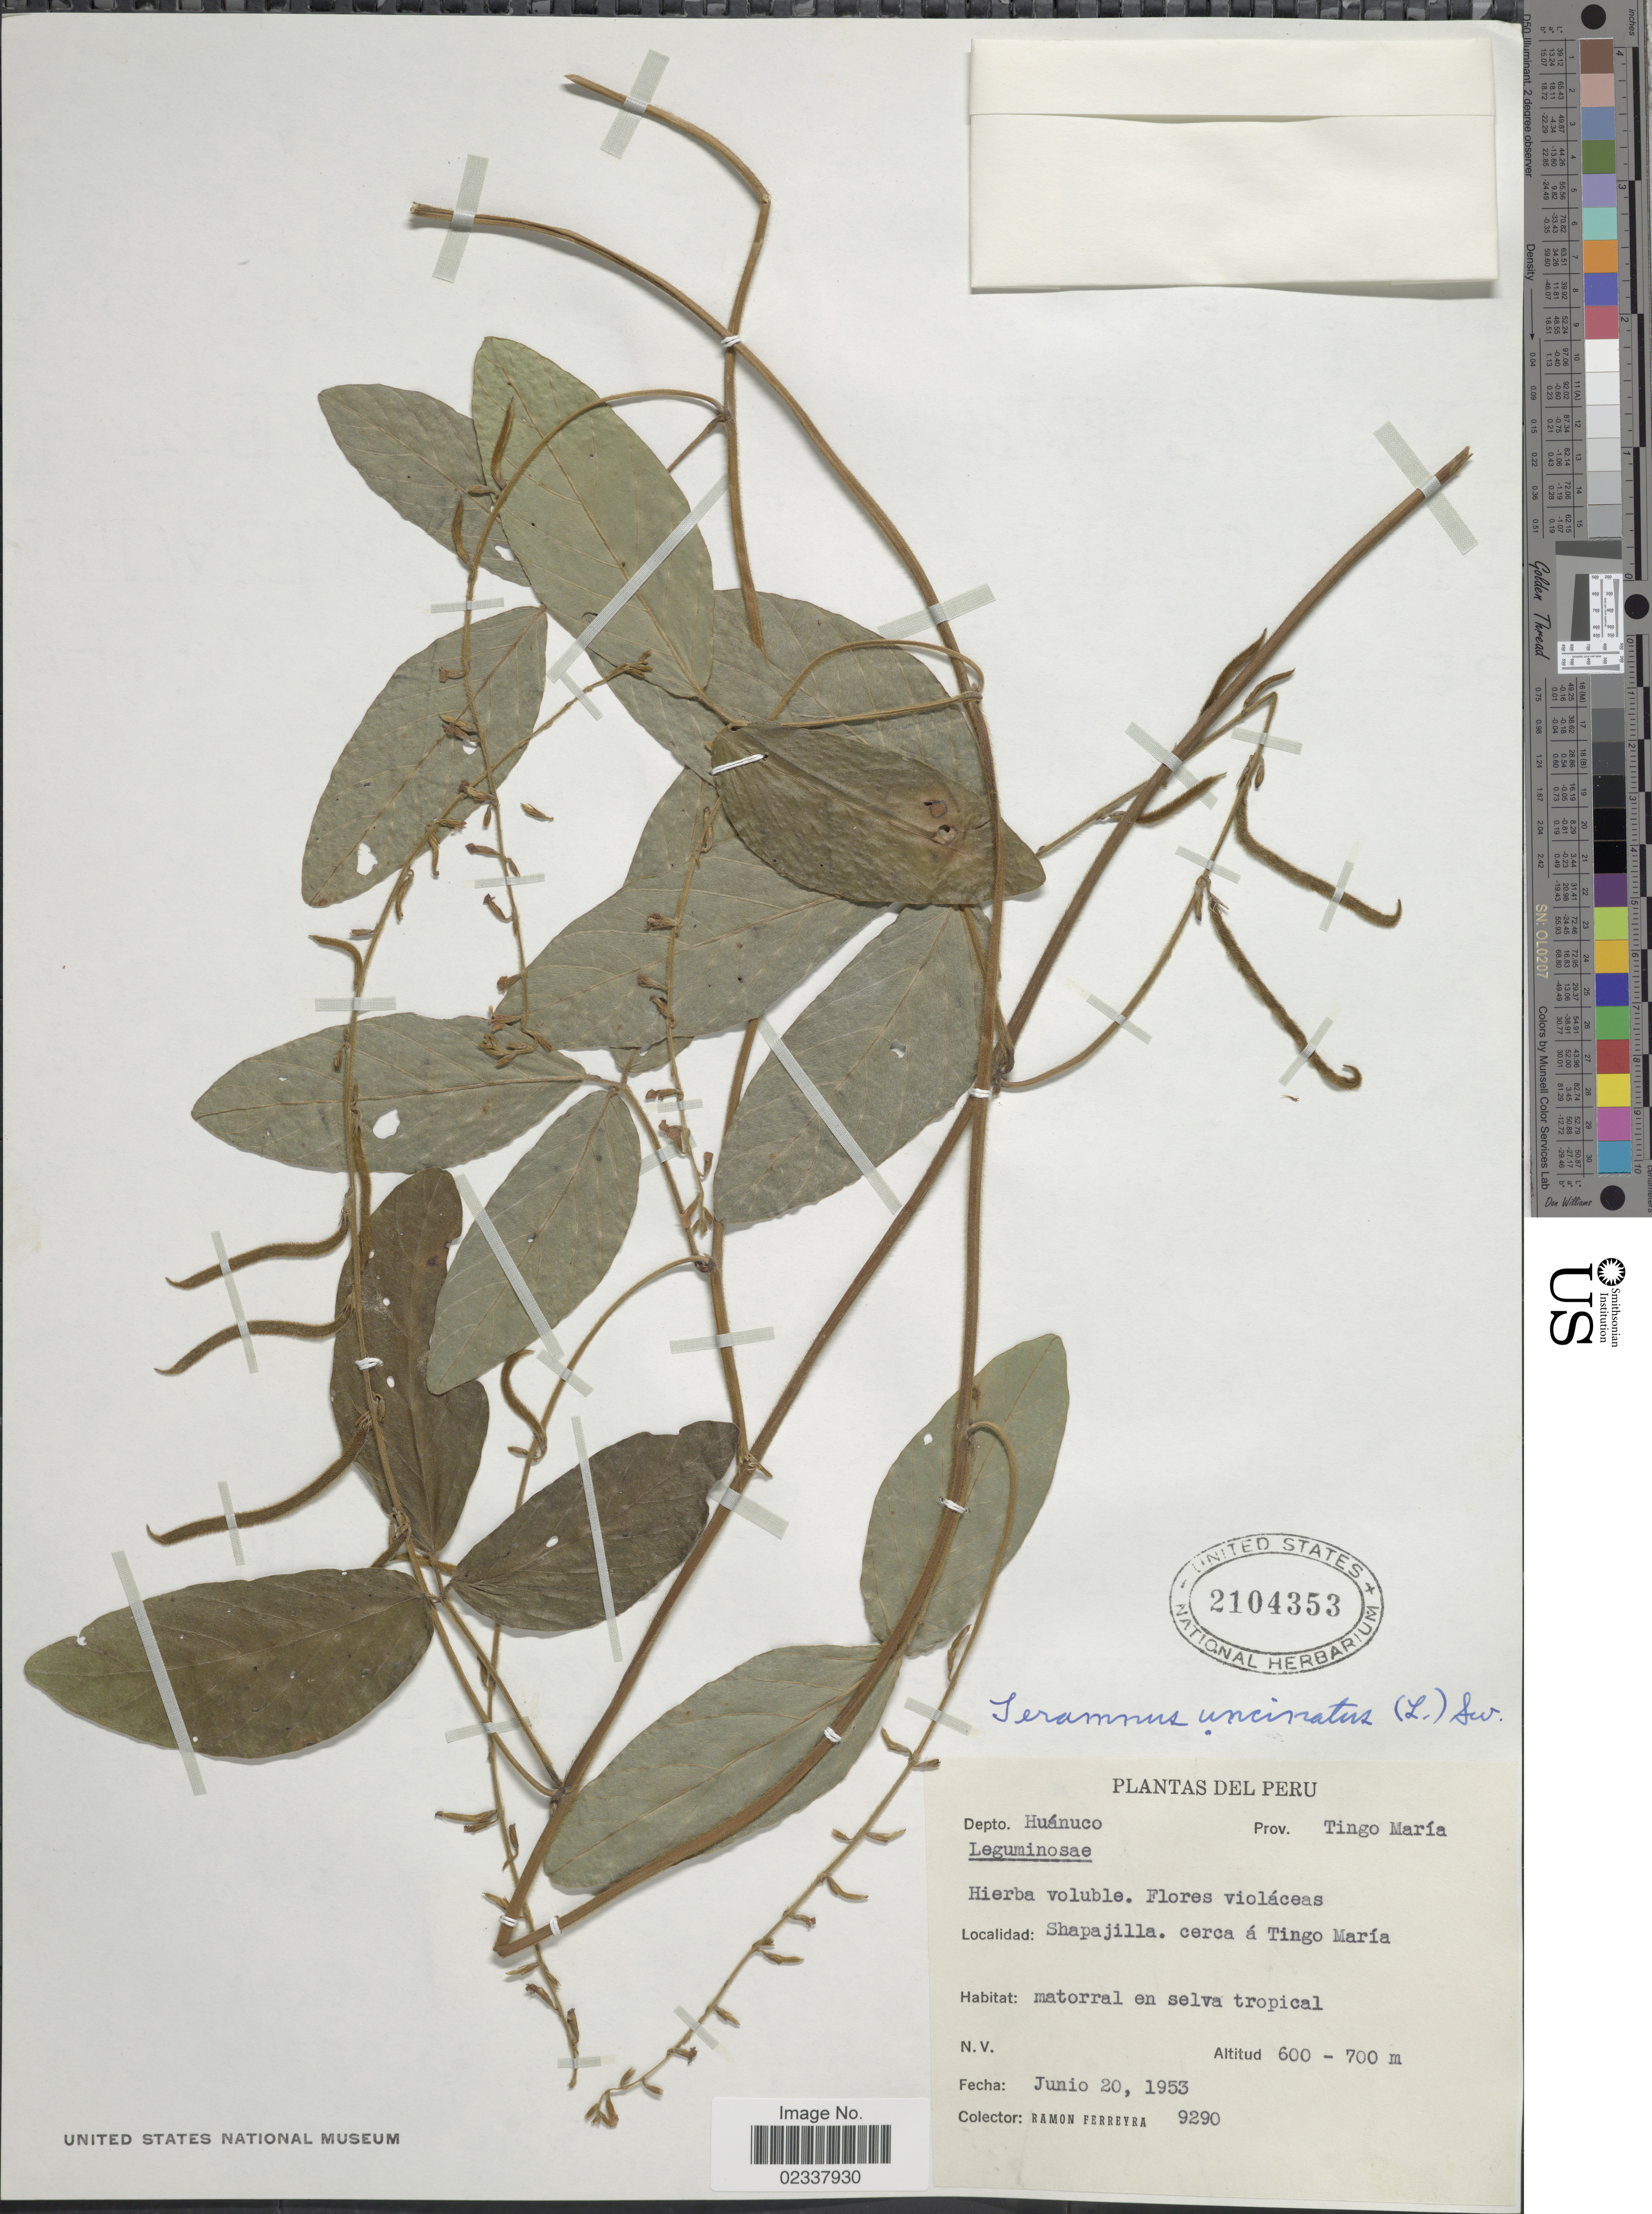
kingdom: Plantae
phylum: Tracheophyta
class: Magnoliopsida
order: Fabales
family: Fabaceae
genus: Teramnus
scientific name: Teramnus uncinatus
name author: (L.) Sw.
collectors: R. A. Ferreyra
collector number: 9290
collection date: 1953-06-20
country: Peru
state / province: Huánuco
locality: Prov. Tingo María, Shapajilla. cerca á Tingo María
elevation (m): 600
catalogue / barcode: US 2104353